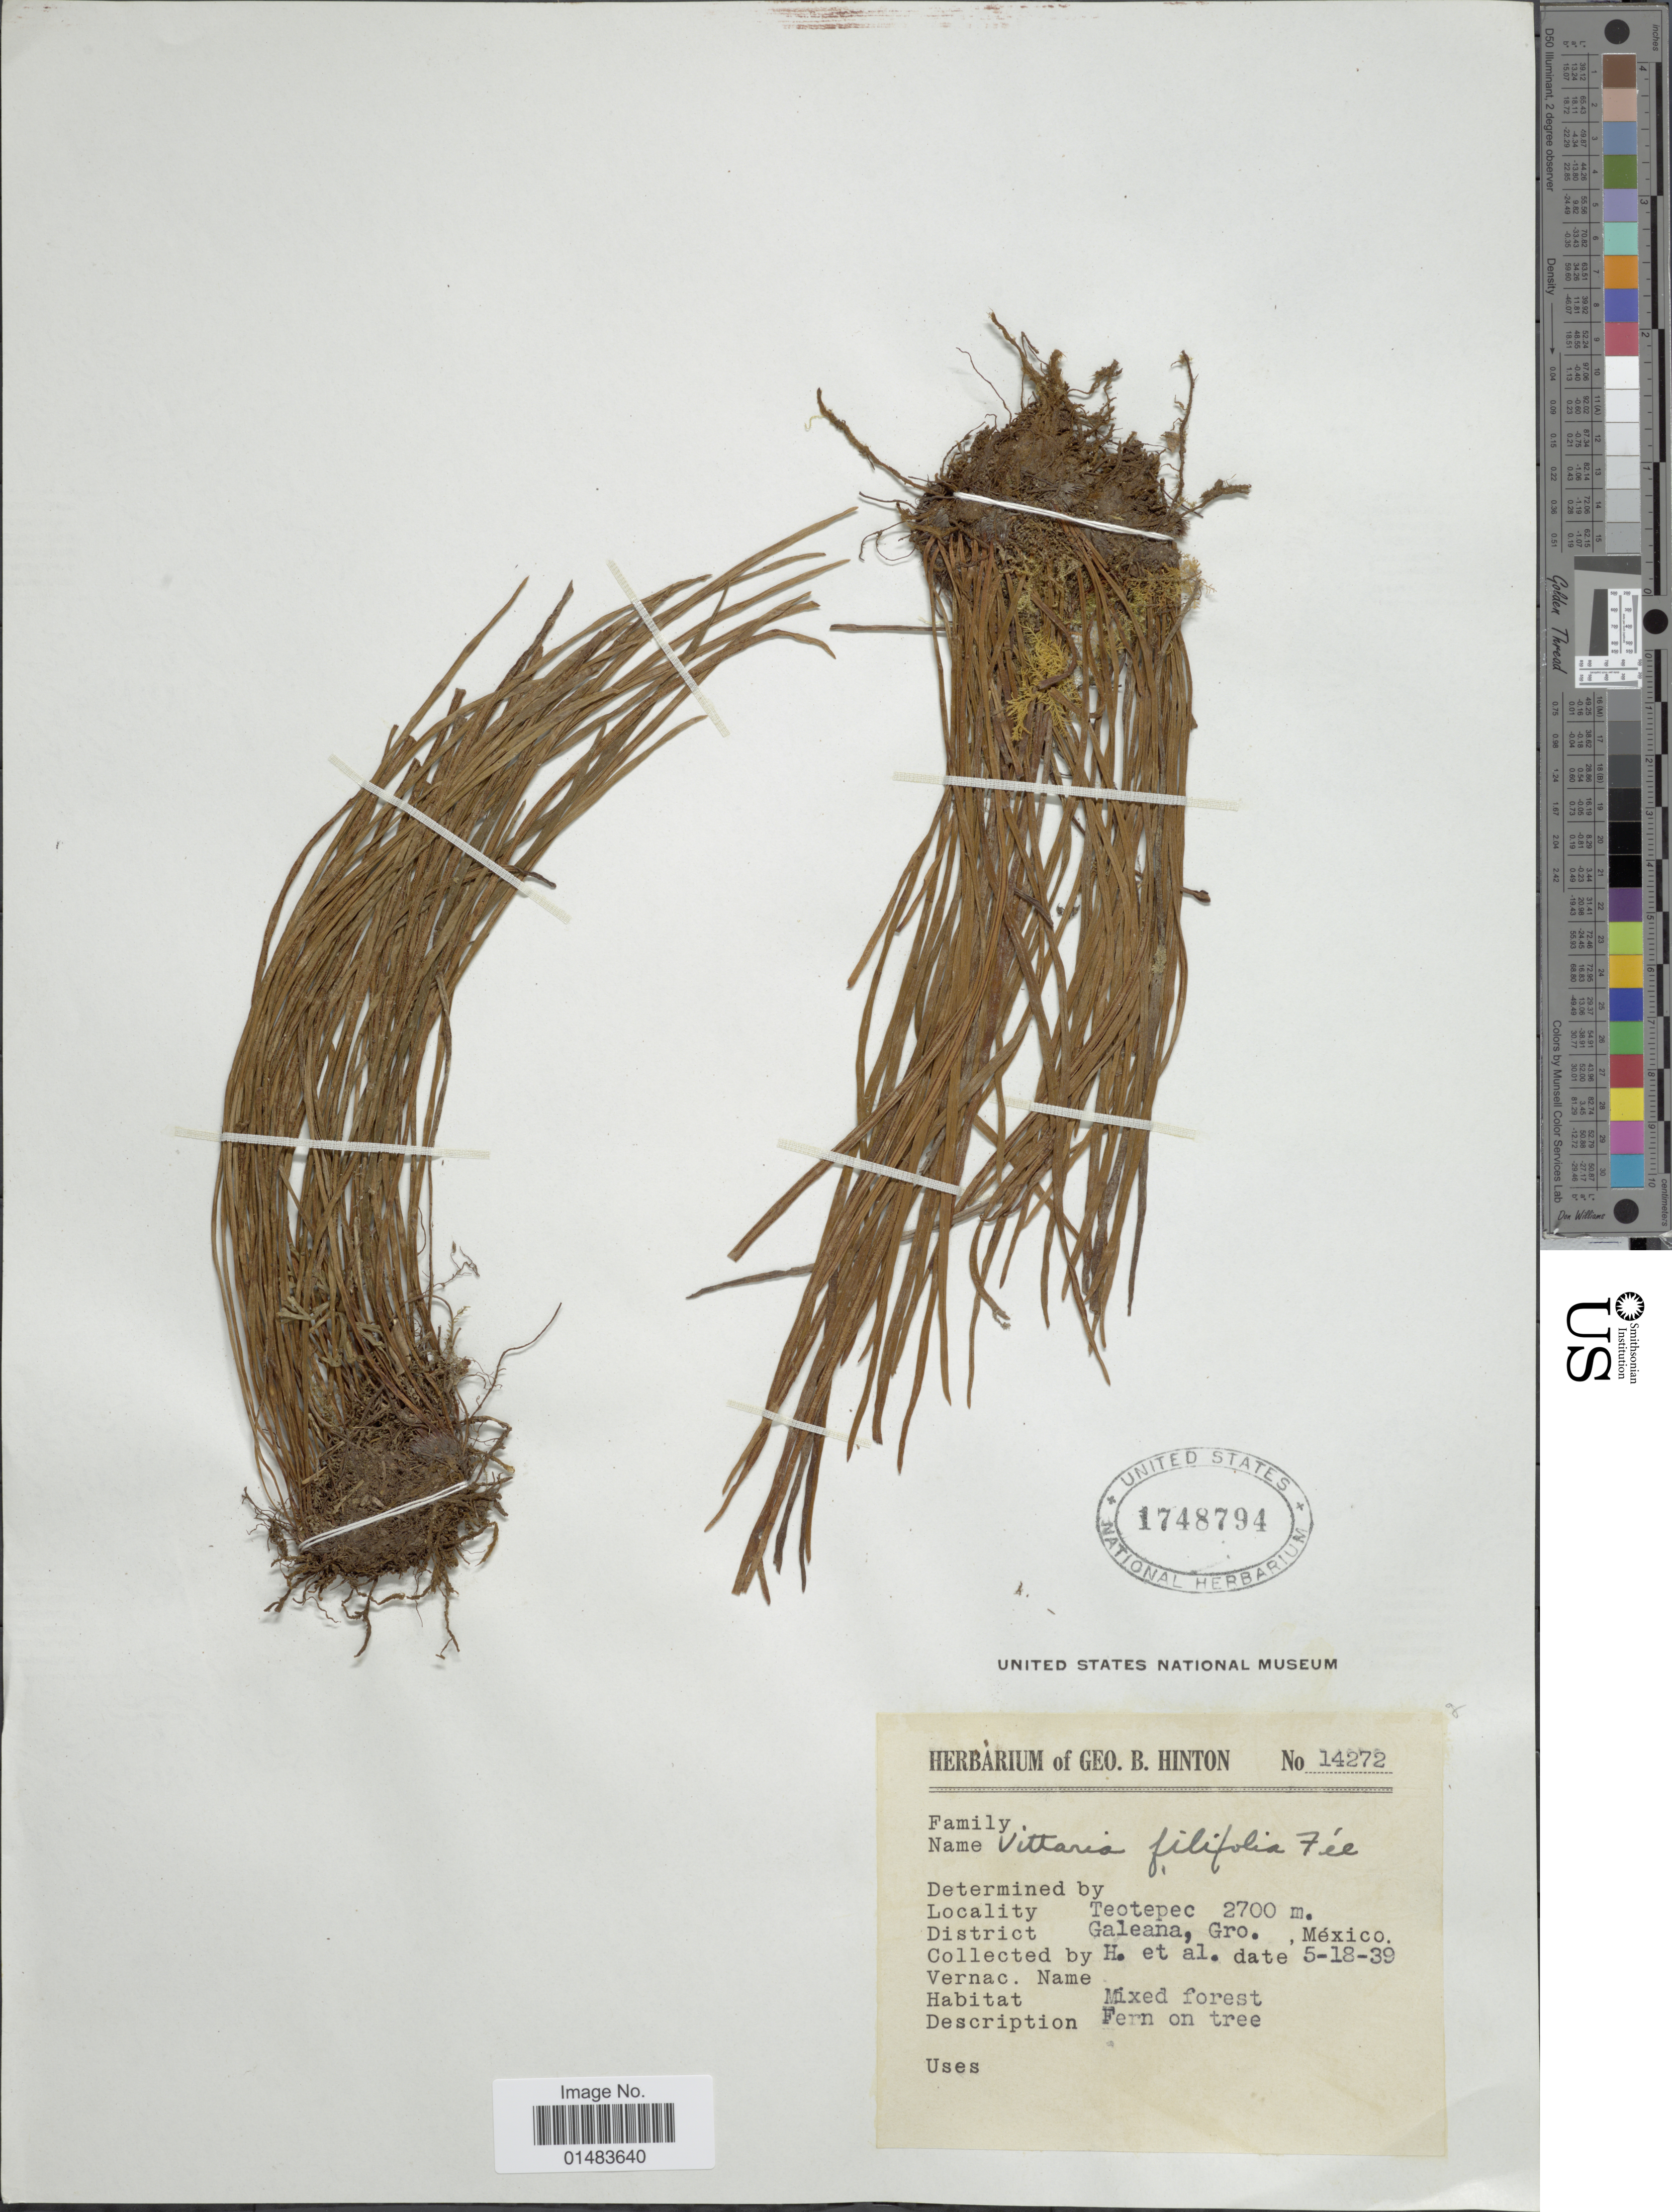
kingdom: Plantae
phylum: Tracheophyta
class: Polypodiopsida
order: Polypodiales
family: Pteridaceae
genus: Vittaria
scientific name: Vittaria graminifolia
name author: Kaulf.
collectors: G. B. Hinton & et al.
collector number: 14272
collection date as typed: Transcribed d/m/y: 18/5/39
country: Mexico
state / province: Guerrero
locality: Teotepec, Galeana, Gro. Mixed forest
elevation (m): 2700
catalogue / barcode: US 1748794